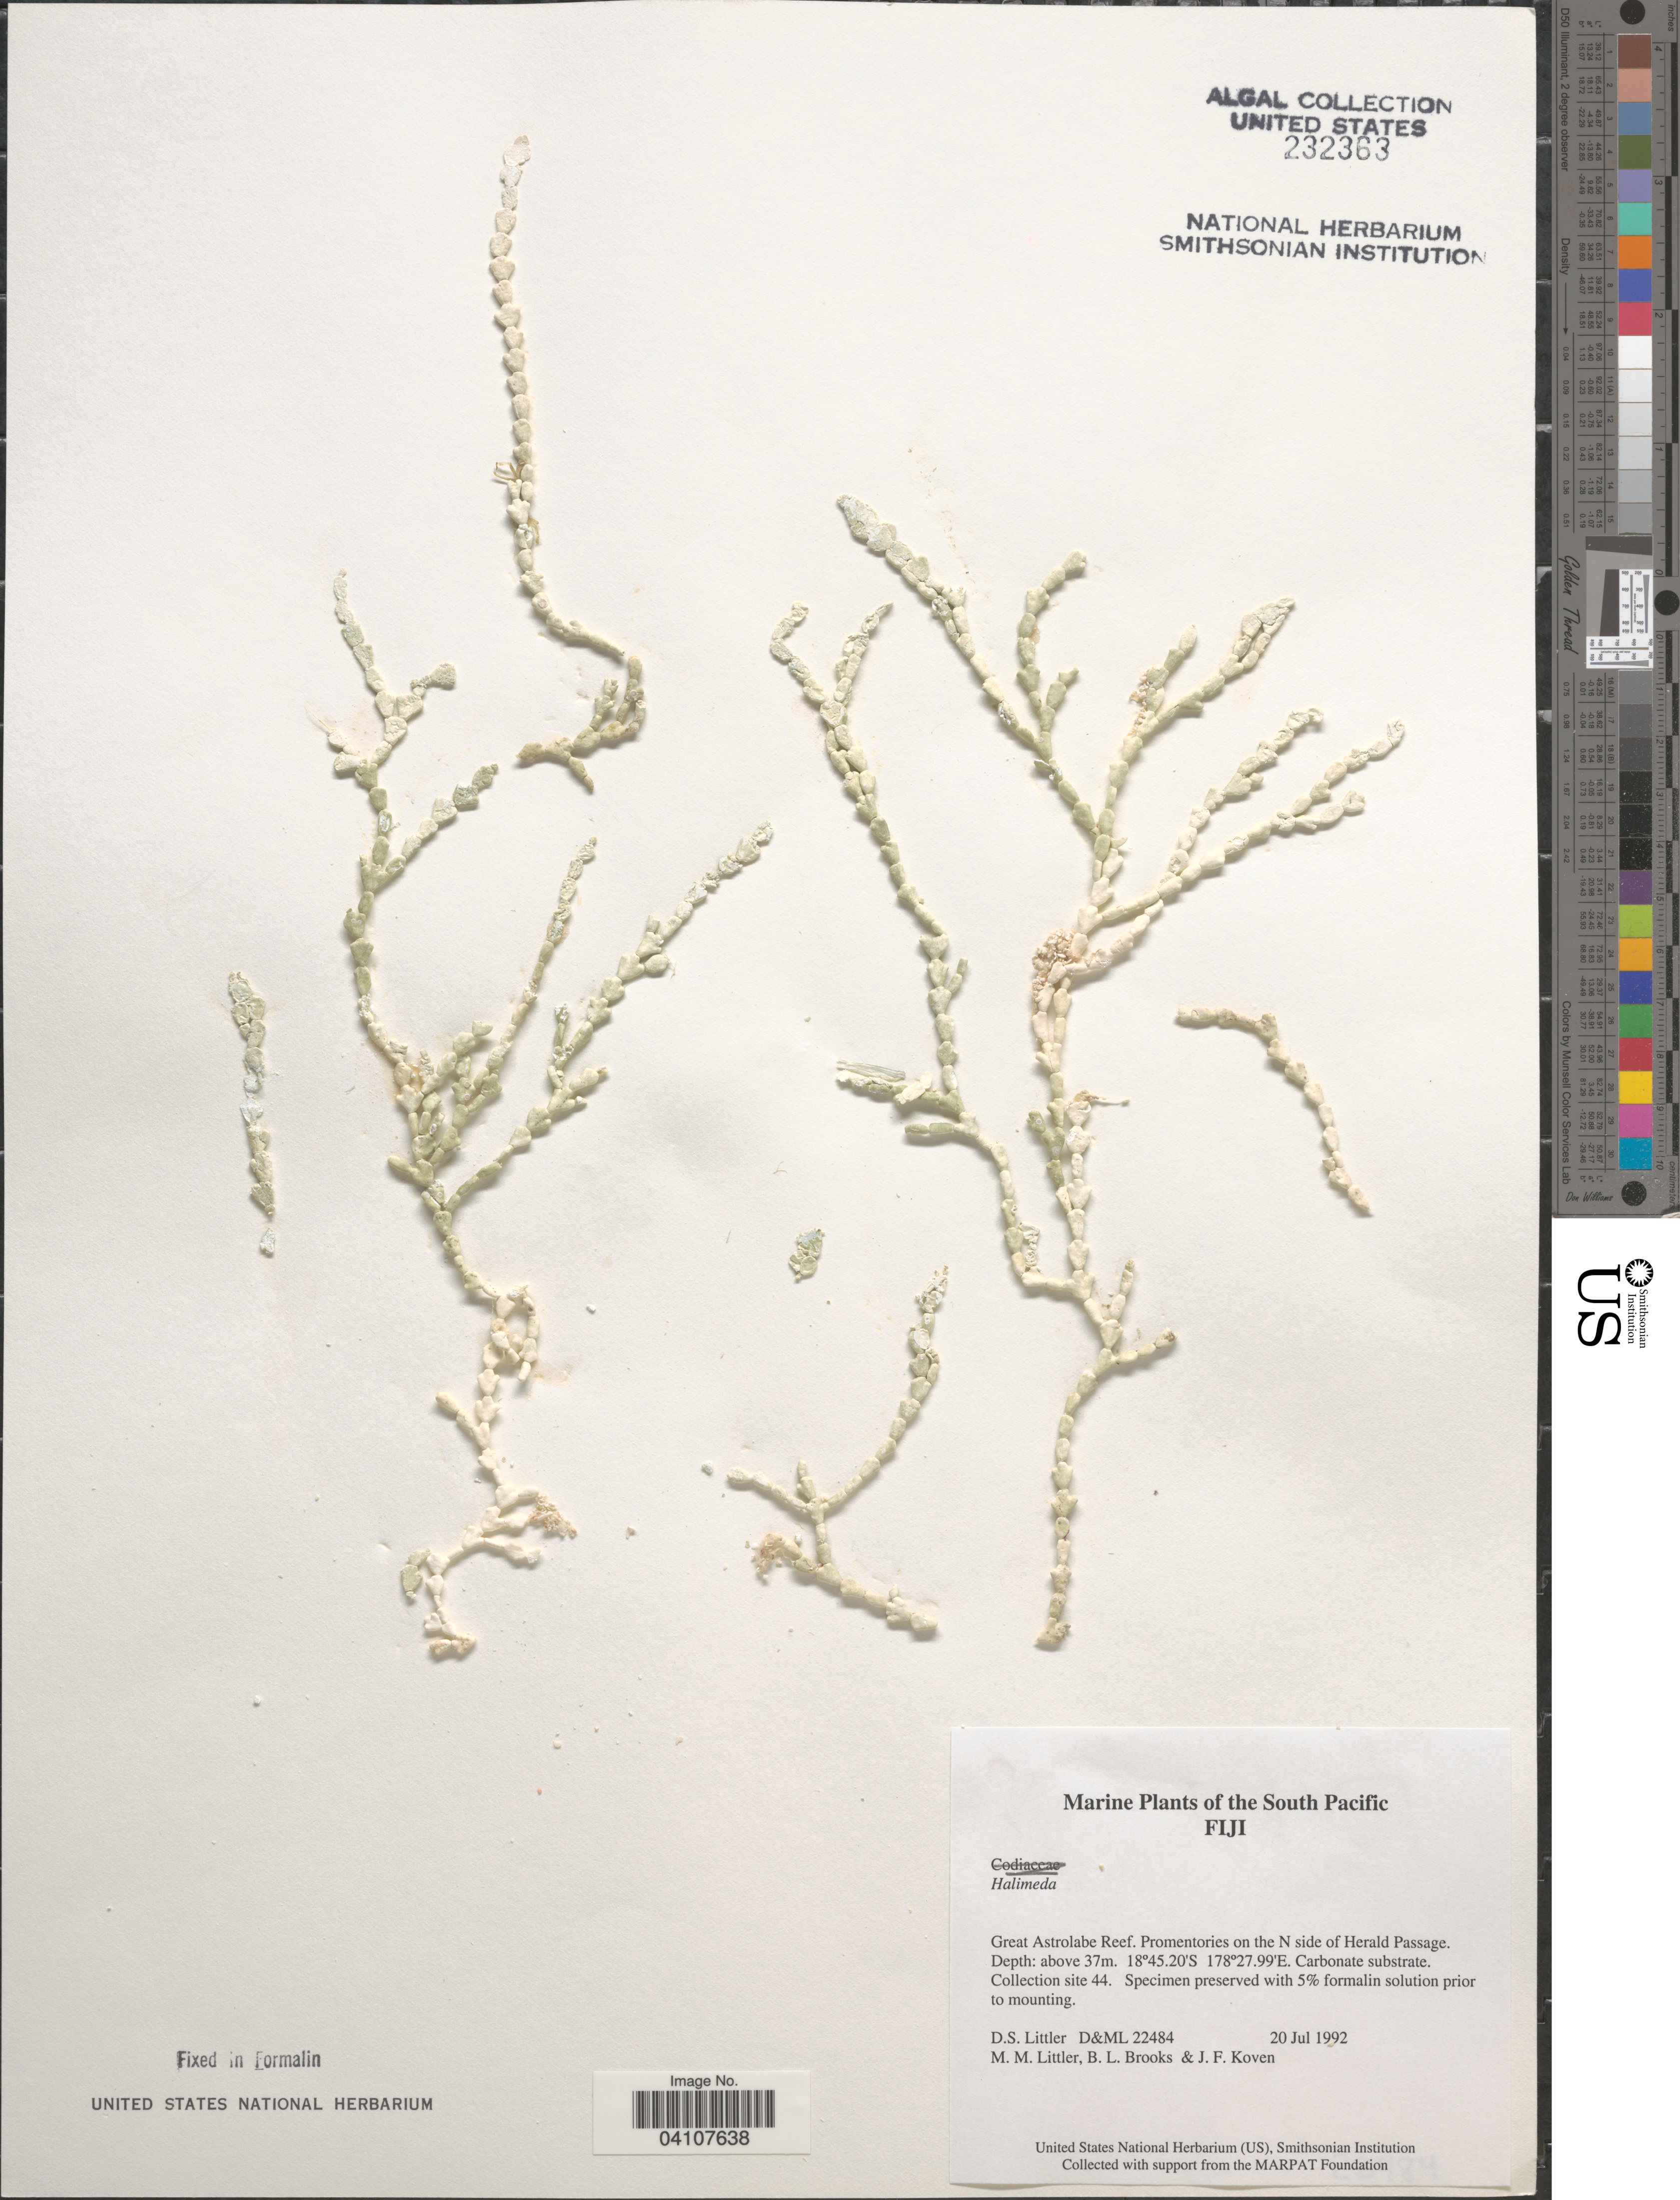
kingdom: Plantae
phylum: Chlorophyta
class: Ulvophyceae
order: Bryopsidales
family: Halimedaceae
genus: Halimeda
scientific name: Halimeda sp.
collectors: D. S. Littler, B. Brooks & J. Koven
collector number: D&ML22484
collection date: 1992-07-20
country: Fiji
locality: South Pacific. Great Astrolabe Reef. Promentories on the N side of Herald Passage. Collection site 44.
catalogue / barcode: US 232363